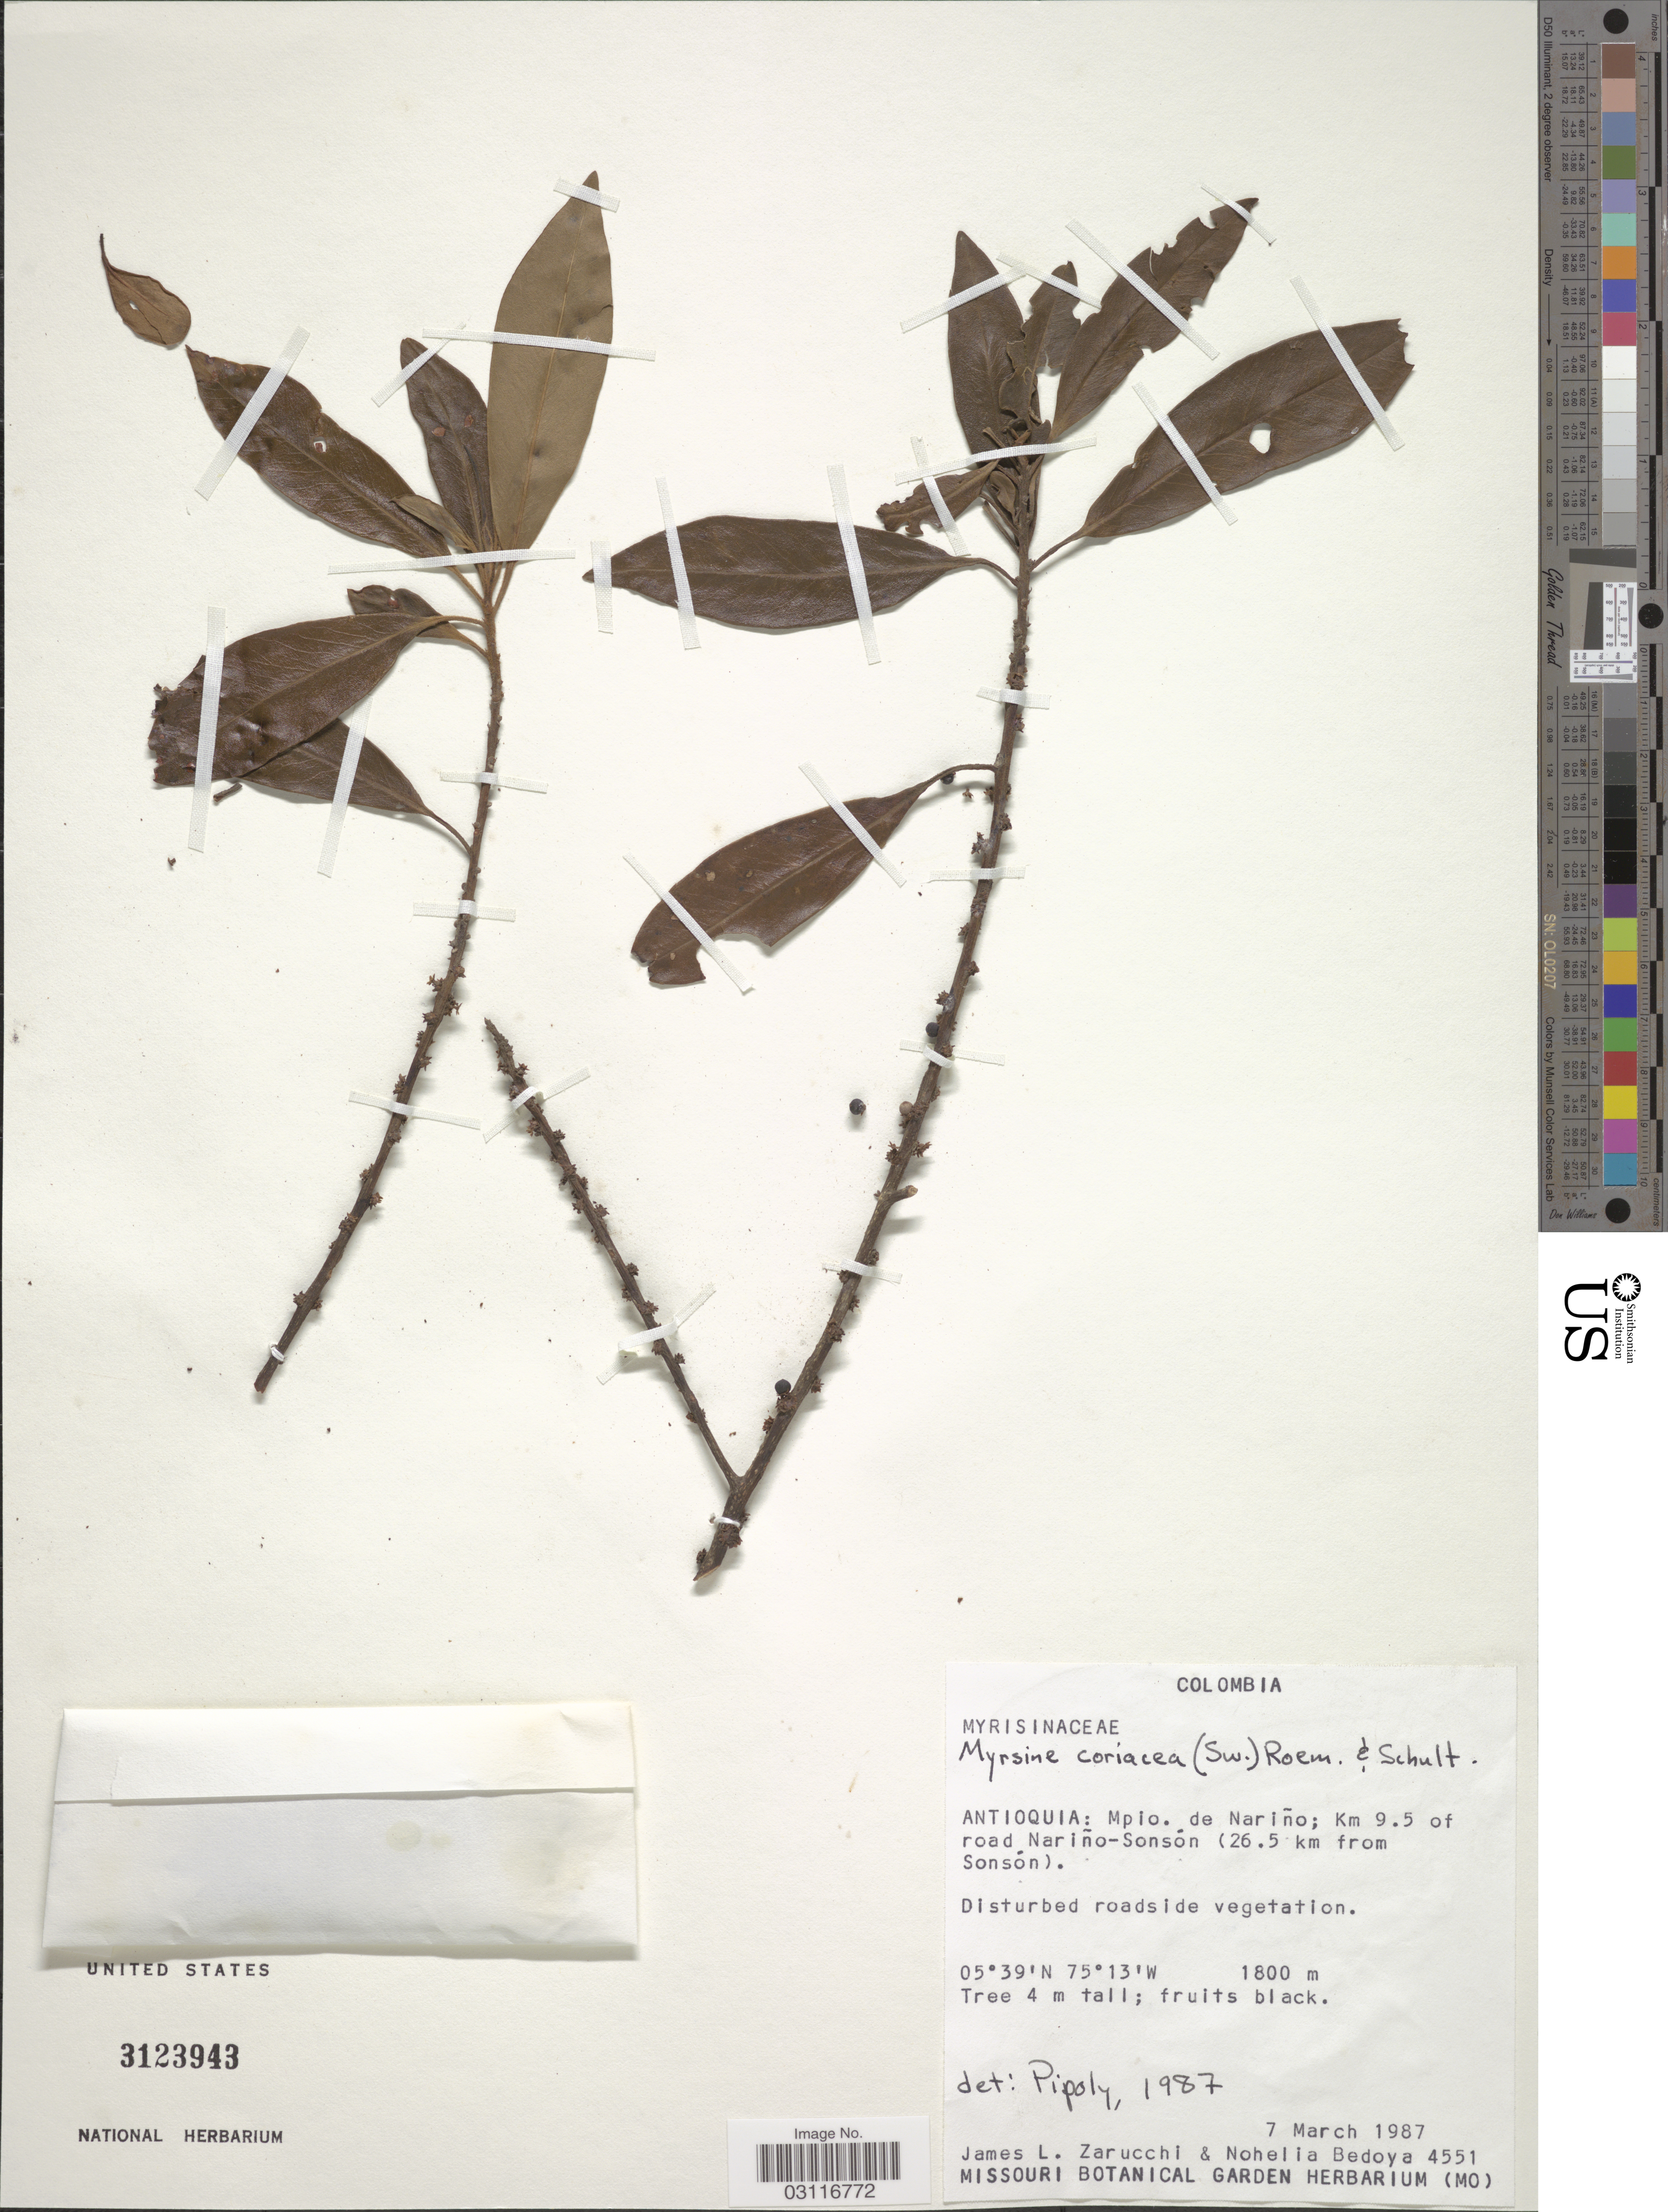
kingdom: Plantae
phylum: Tracheophyta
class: Magnoliopsida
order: Ericales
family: Primulaceae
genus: Myrsine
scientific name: Myrsine coriacea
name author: (Sw.) R. Br. ex Roem. & Schult.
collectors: J. L. Zarucchi & N. Bedoya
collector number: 4551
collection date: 1987-03-07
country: Colombia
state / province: Antioquia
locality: Mpio. de Nariño; Km 9.5 of road Nariño-Sonsón (26.5 km from Sonsón).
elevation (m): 1800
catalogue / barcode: US 3123943